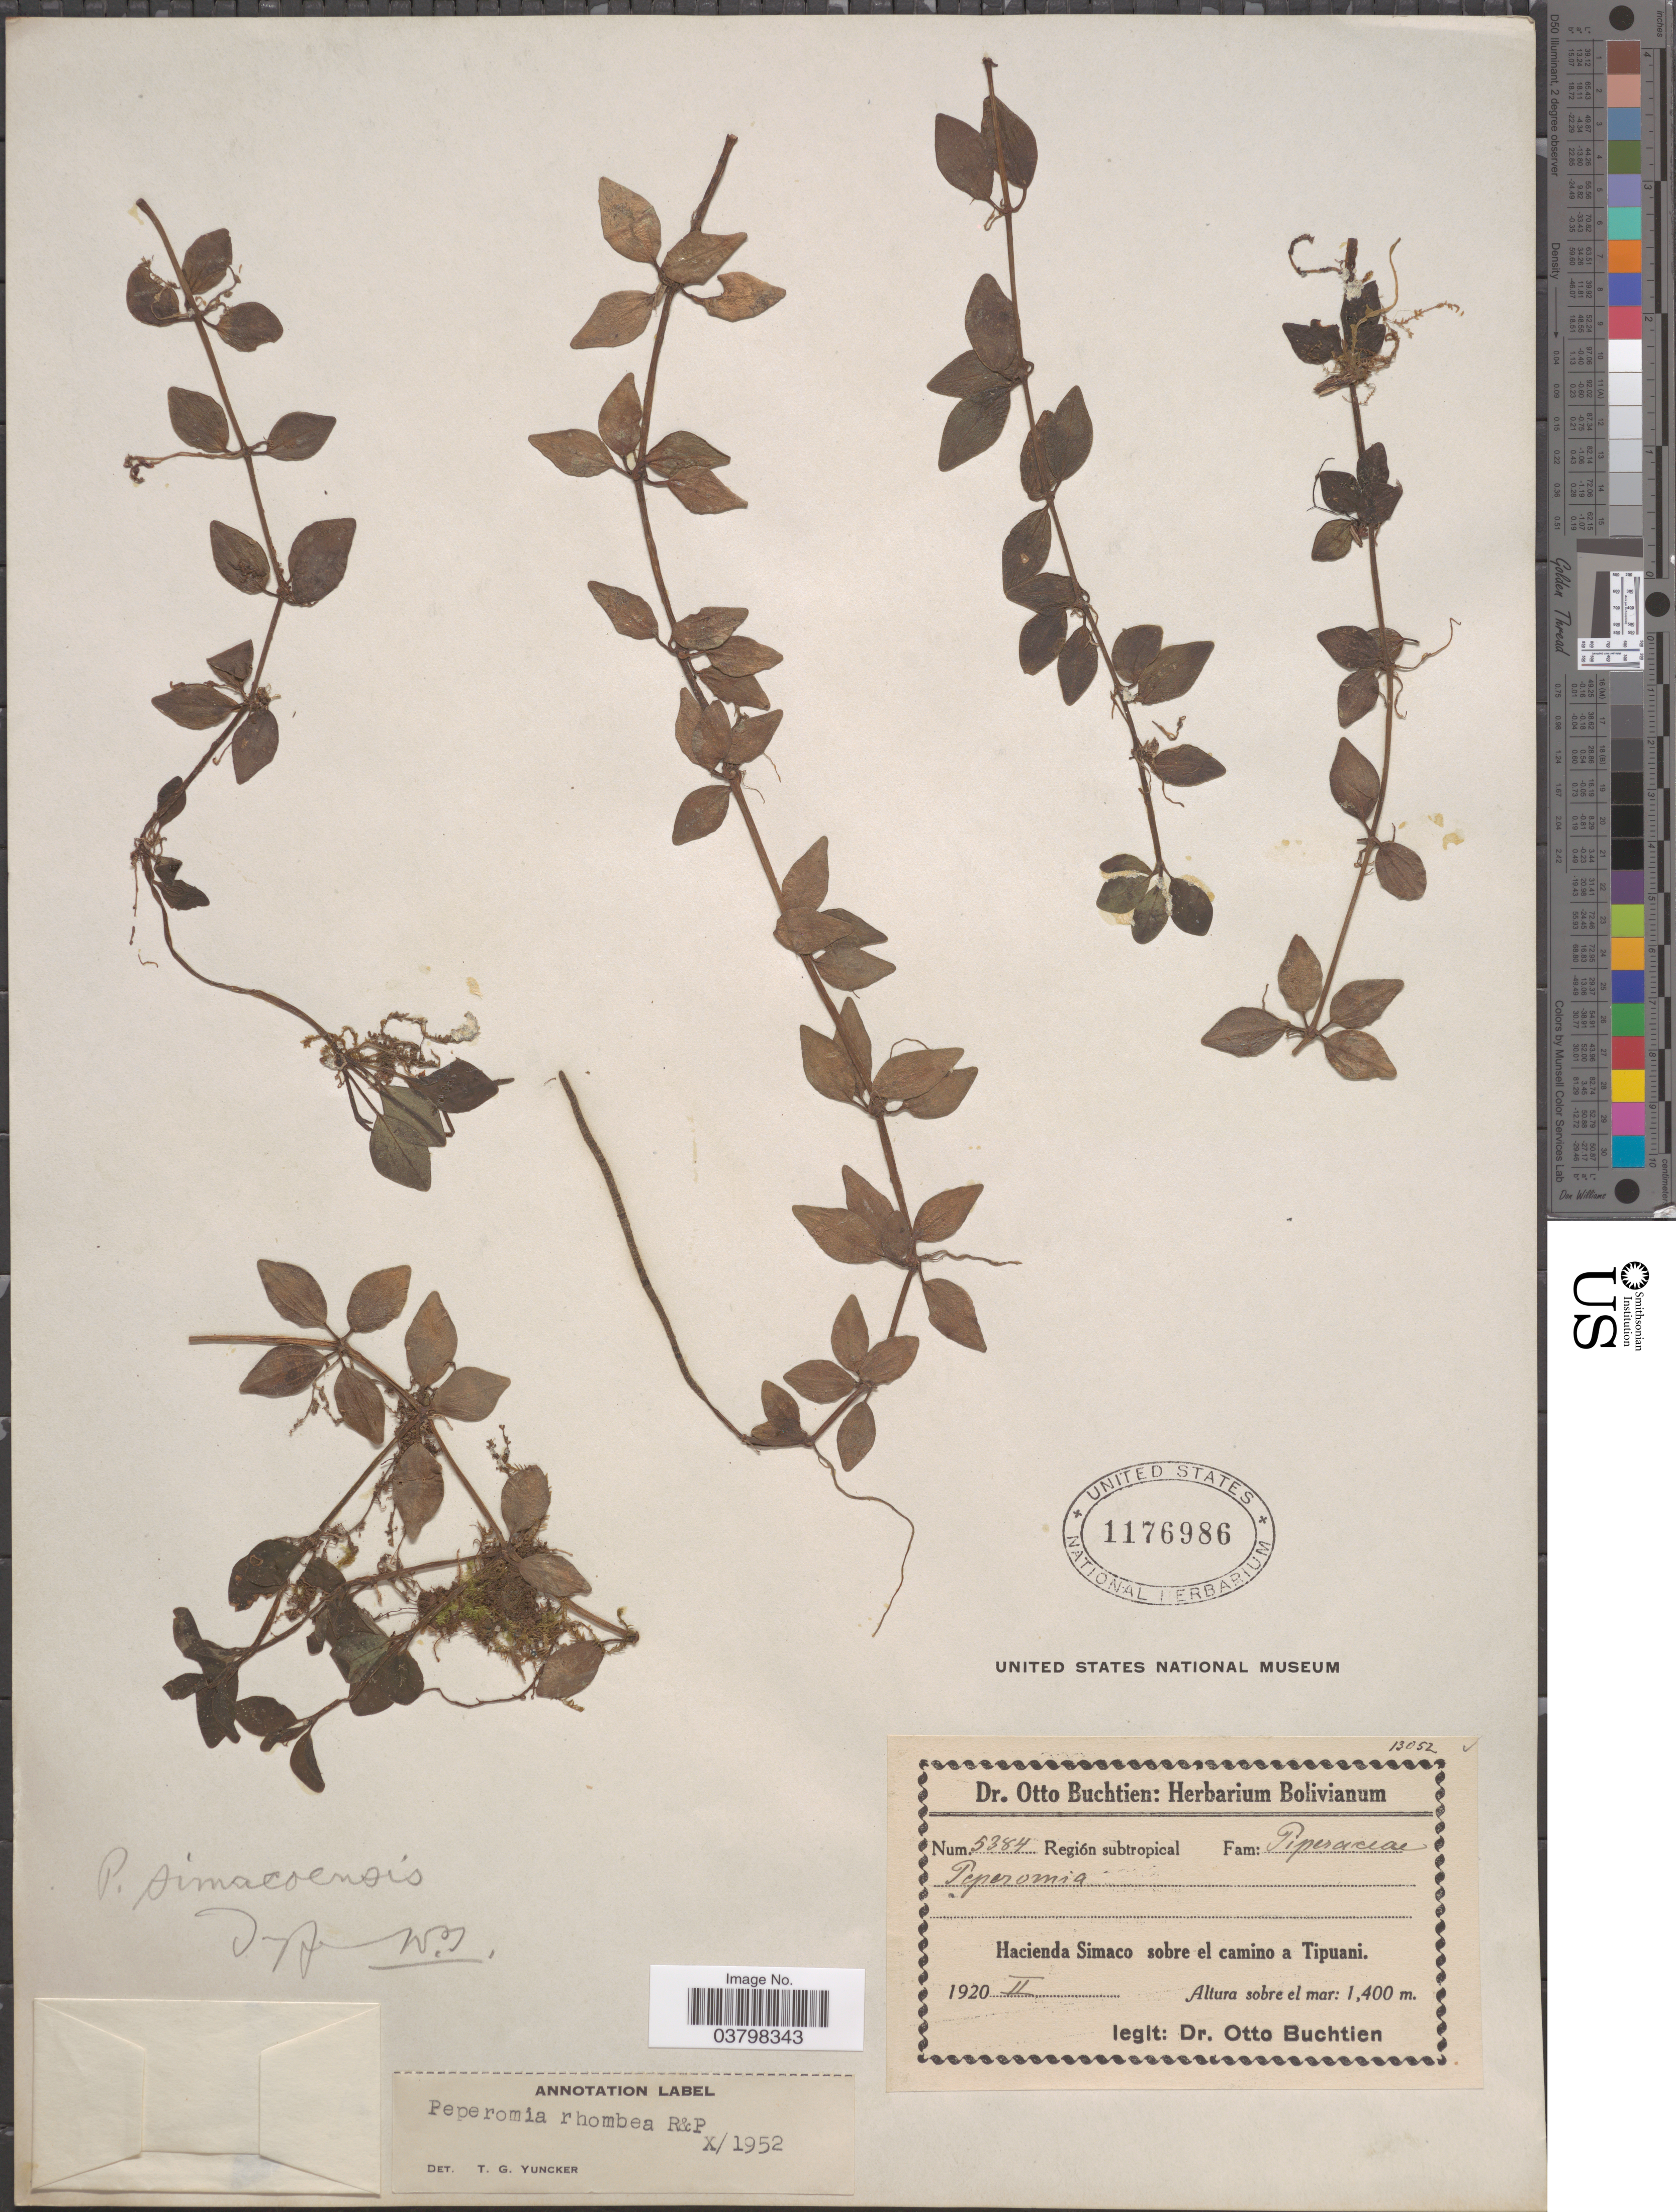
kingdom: Plantae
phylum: Tracheophyta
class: Magnoliopsida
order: Piperales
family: Piperaceae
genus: Peperomia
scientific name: Peperomia rhombea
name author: Ruiz & Pav.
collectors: O. Buchtien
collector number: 5384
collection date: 1920-02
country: Bolivia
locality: Región subtropical. Hacienda Simaco sobre el camino a Tipuani.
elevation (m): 1400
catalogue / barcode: US 1176986